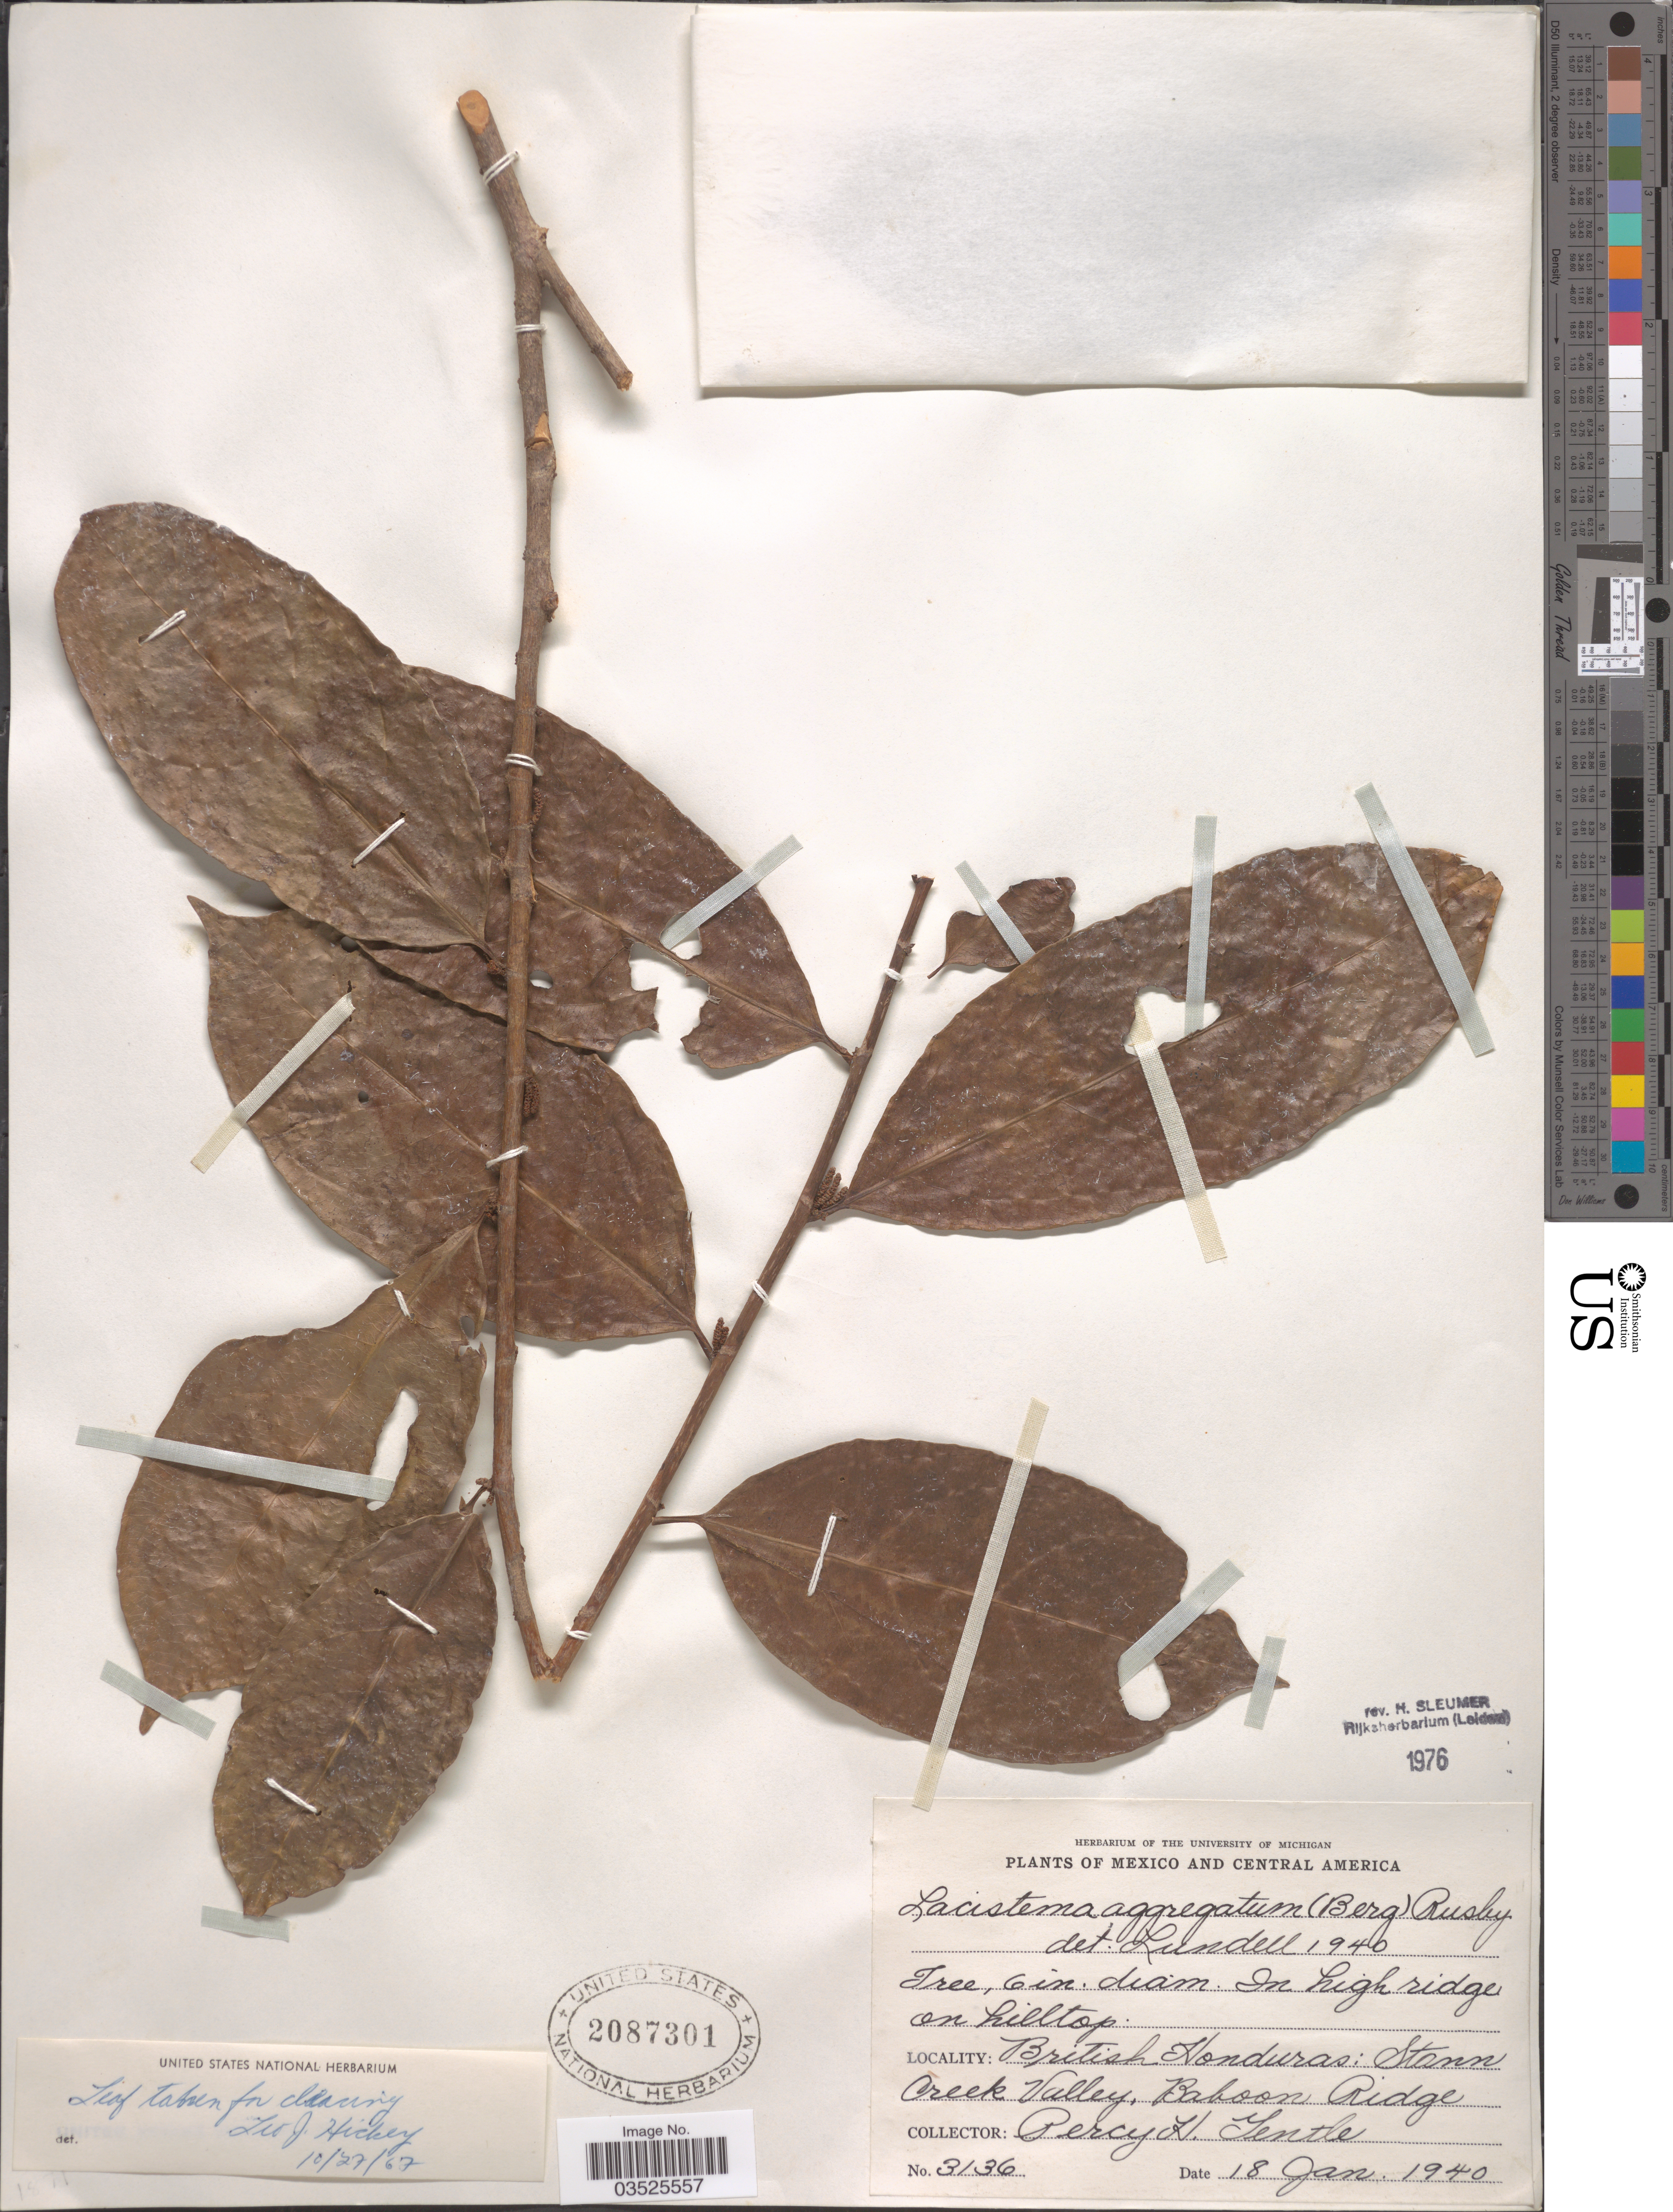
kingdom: Plantae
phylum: Tracheophyta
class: Magnoliopsida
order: Malpighiales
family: Lacistemataceae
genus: Lacistema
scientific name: Lacistema aggregatum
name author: (P.J. Bergius) Rusby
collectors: P. H. Gentle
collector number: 3136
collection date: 1940-01-18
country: Belize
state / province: Stann Creek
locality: British Honduras. Stann Creek Valley, Baboon Ridge.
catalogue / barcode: US 2087301